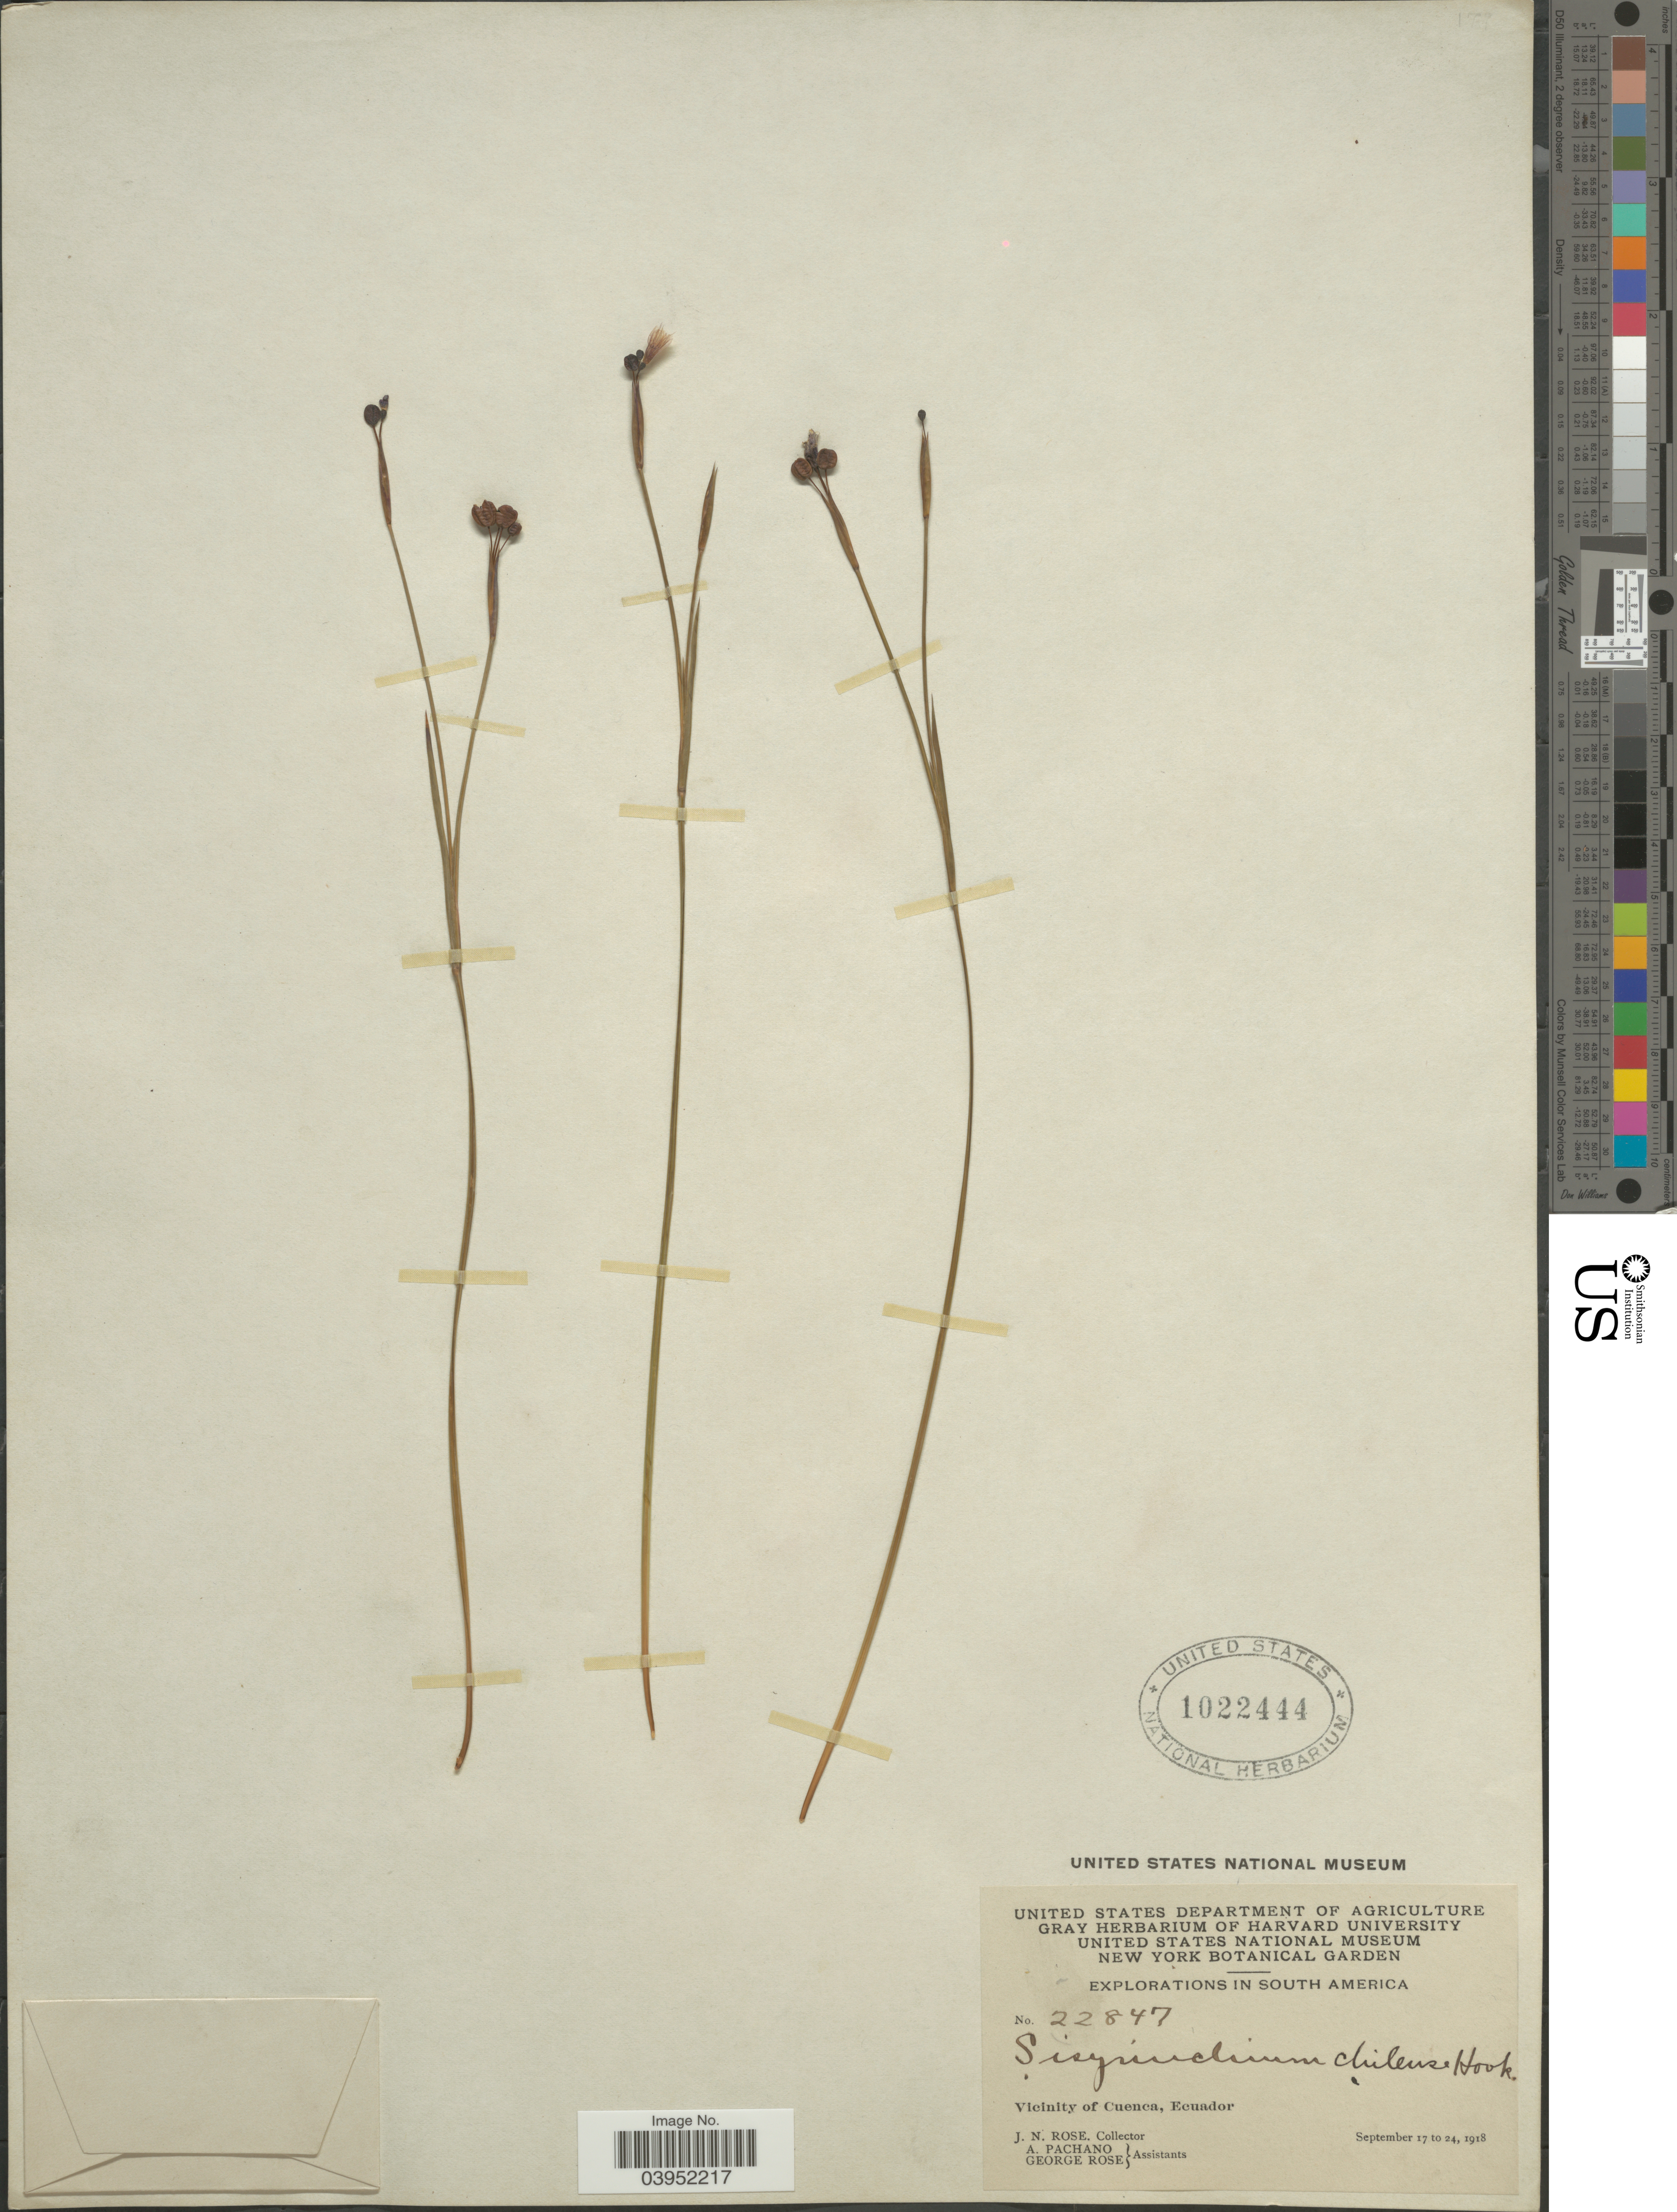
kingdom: Plantae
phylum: Tracheophyta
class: Liliopsida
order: Asparagales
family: Iridaceae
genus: Sisyrinchium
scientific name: Sisyrinchium micranthum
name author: Cav.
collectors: J. N. Rose, A. Pachano & G. Rose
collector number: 22847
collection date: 1918-09-17/1918-09-24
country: Ecuador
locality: Vicinity of Cuenca.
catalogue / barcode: US 1022444